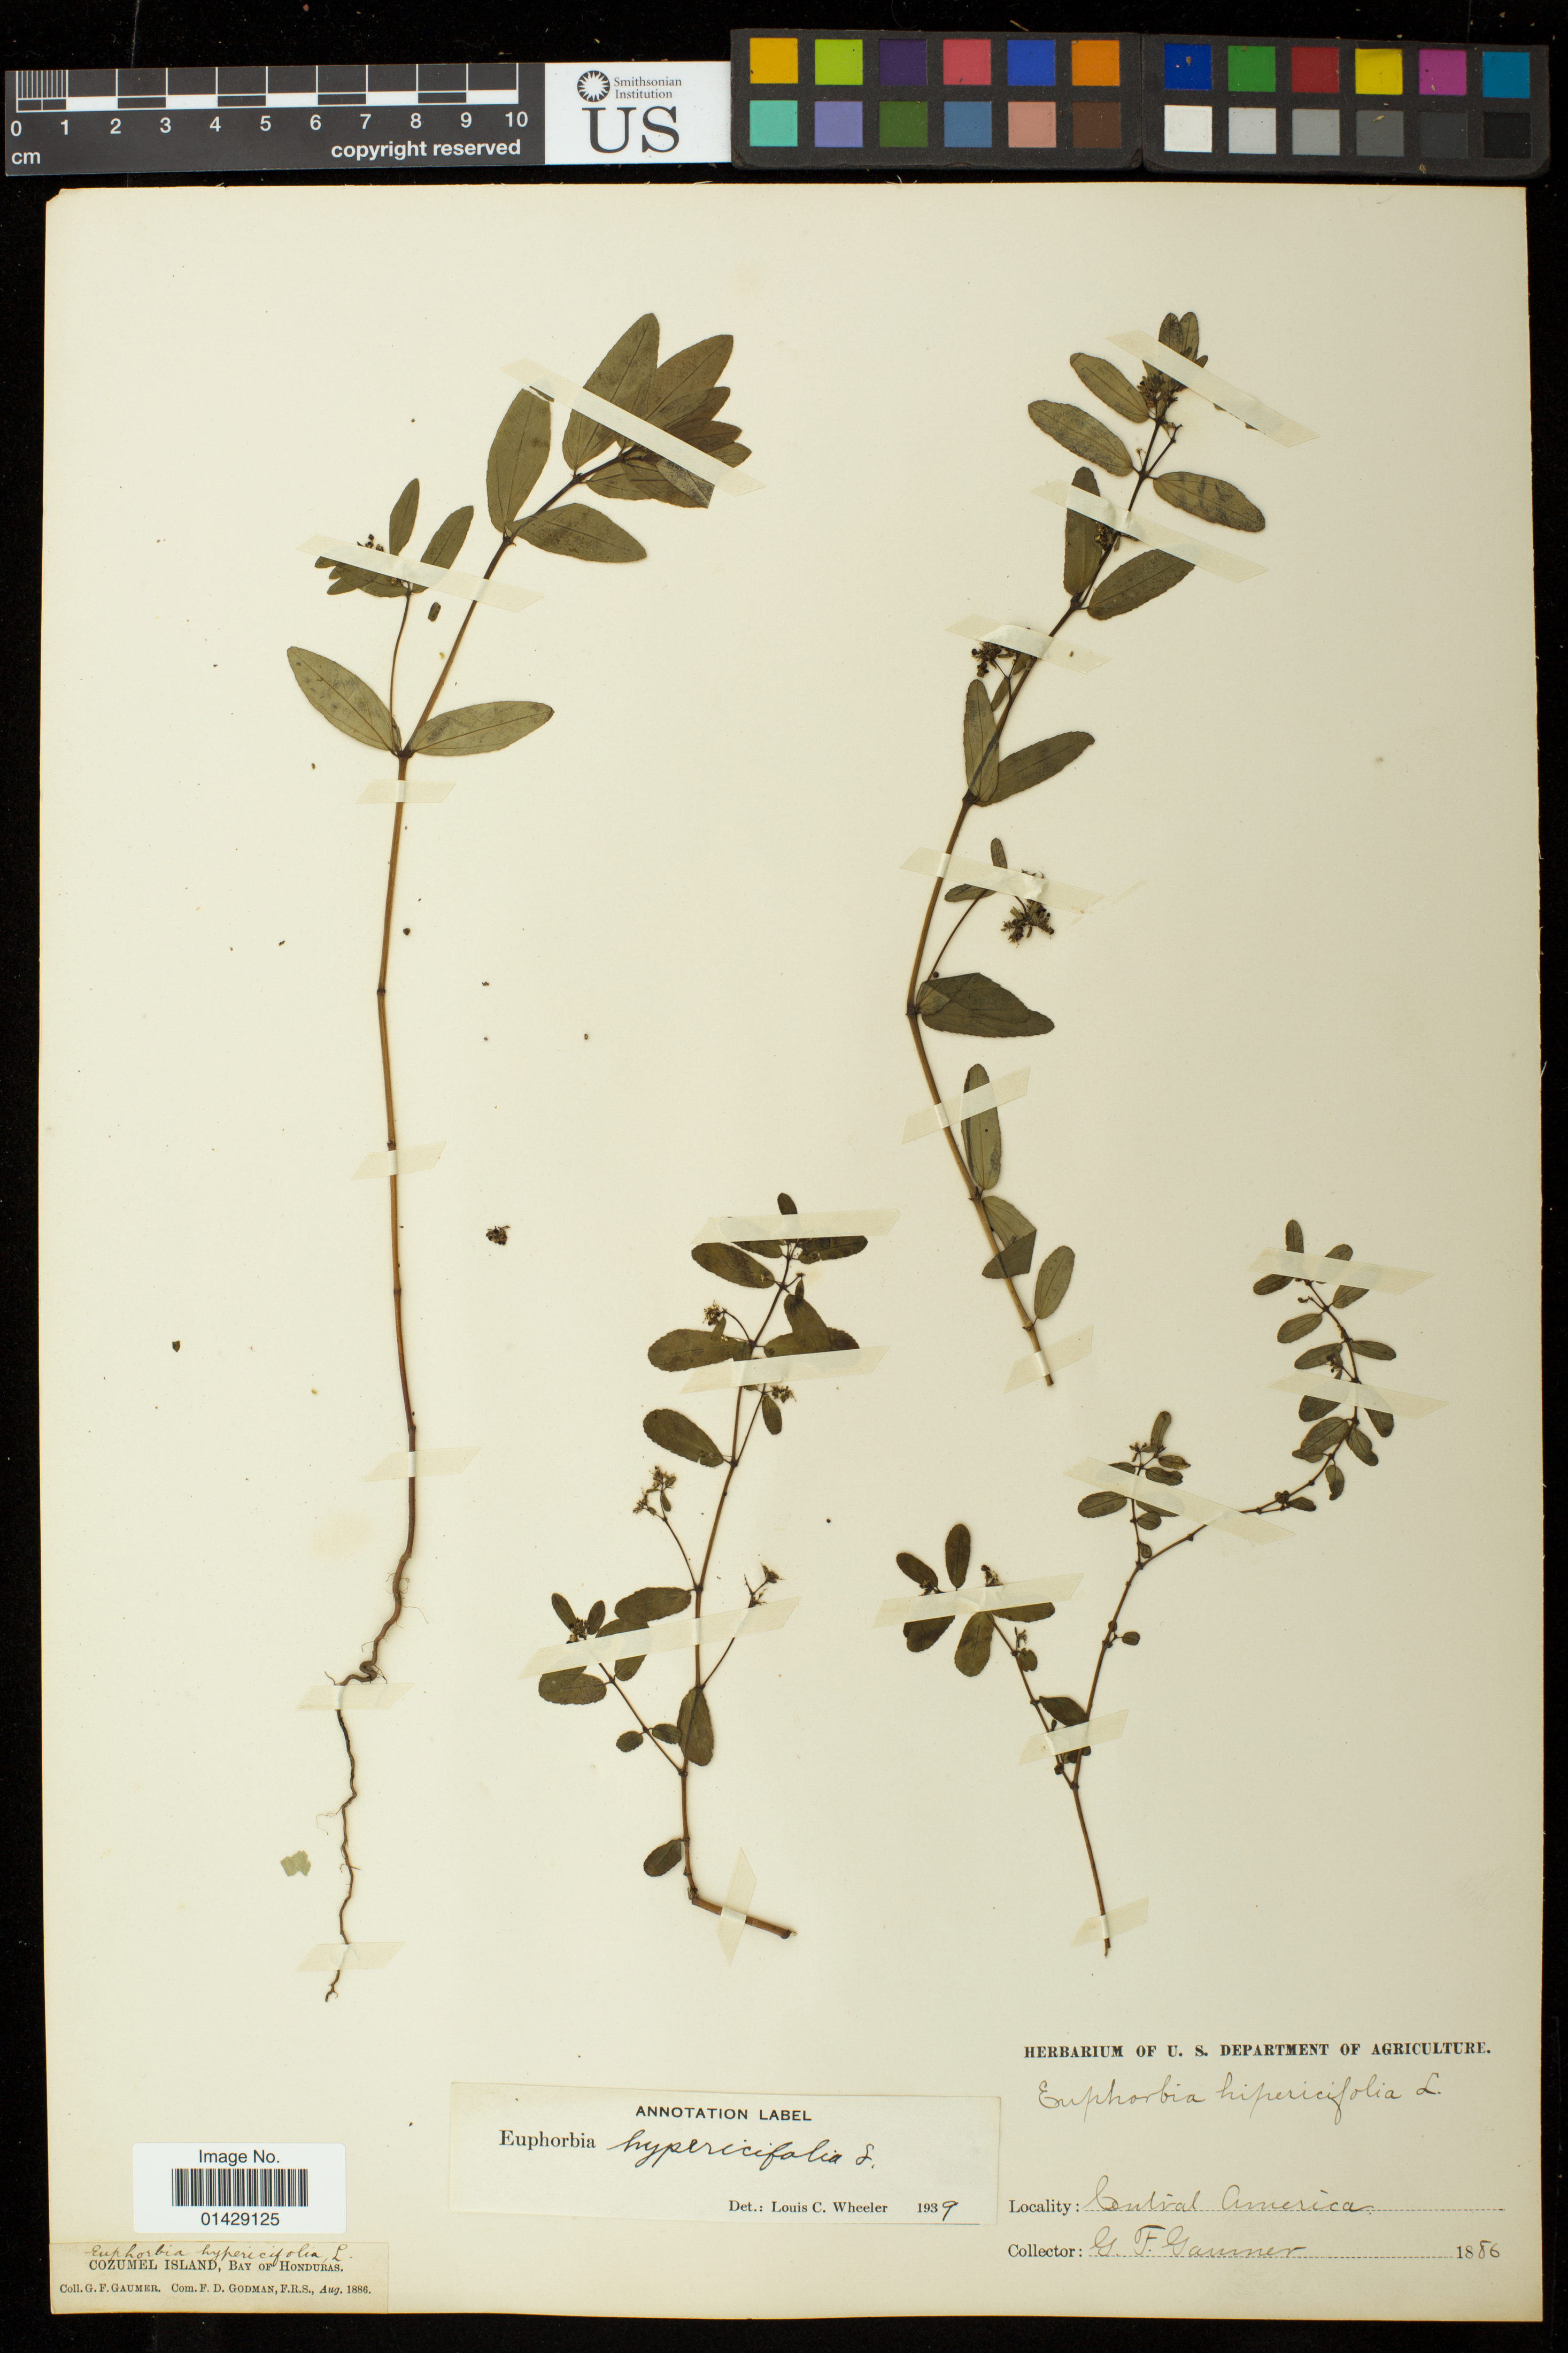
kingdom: Plantae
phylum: Tracheophyta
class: Magnoliopsida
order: Malpighiales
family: Euphorbiaceae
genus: Euphorbia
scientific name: Euphorbia hypericifolia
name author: L.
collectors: G. F. Gaumer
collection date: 1886-08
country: Mexico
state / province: Quintana Roo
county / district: Cozumel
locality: Cozumel Island, Bay of Honduras